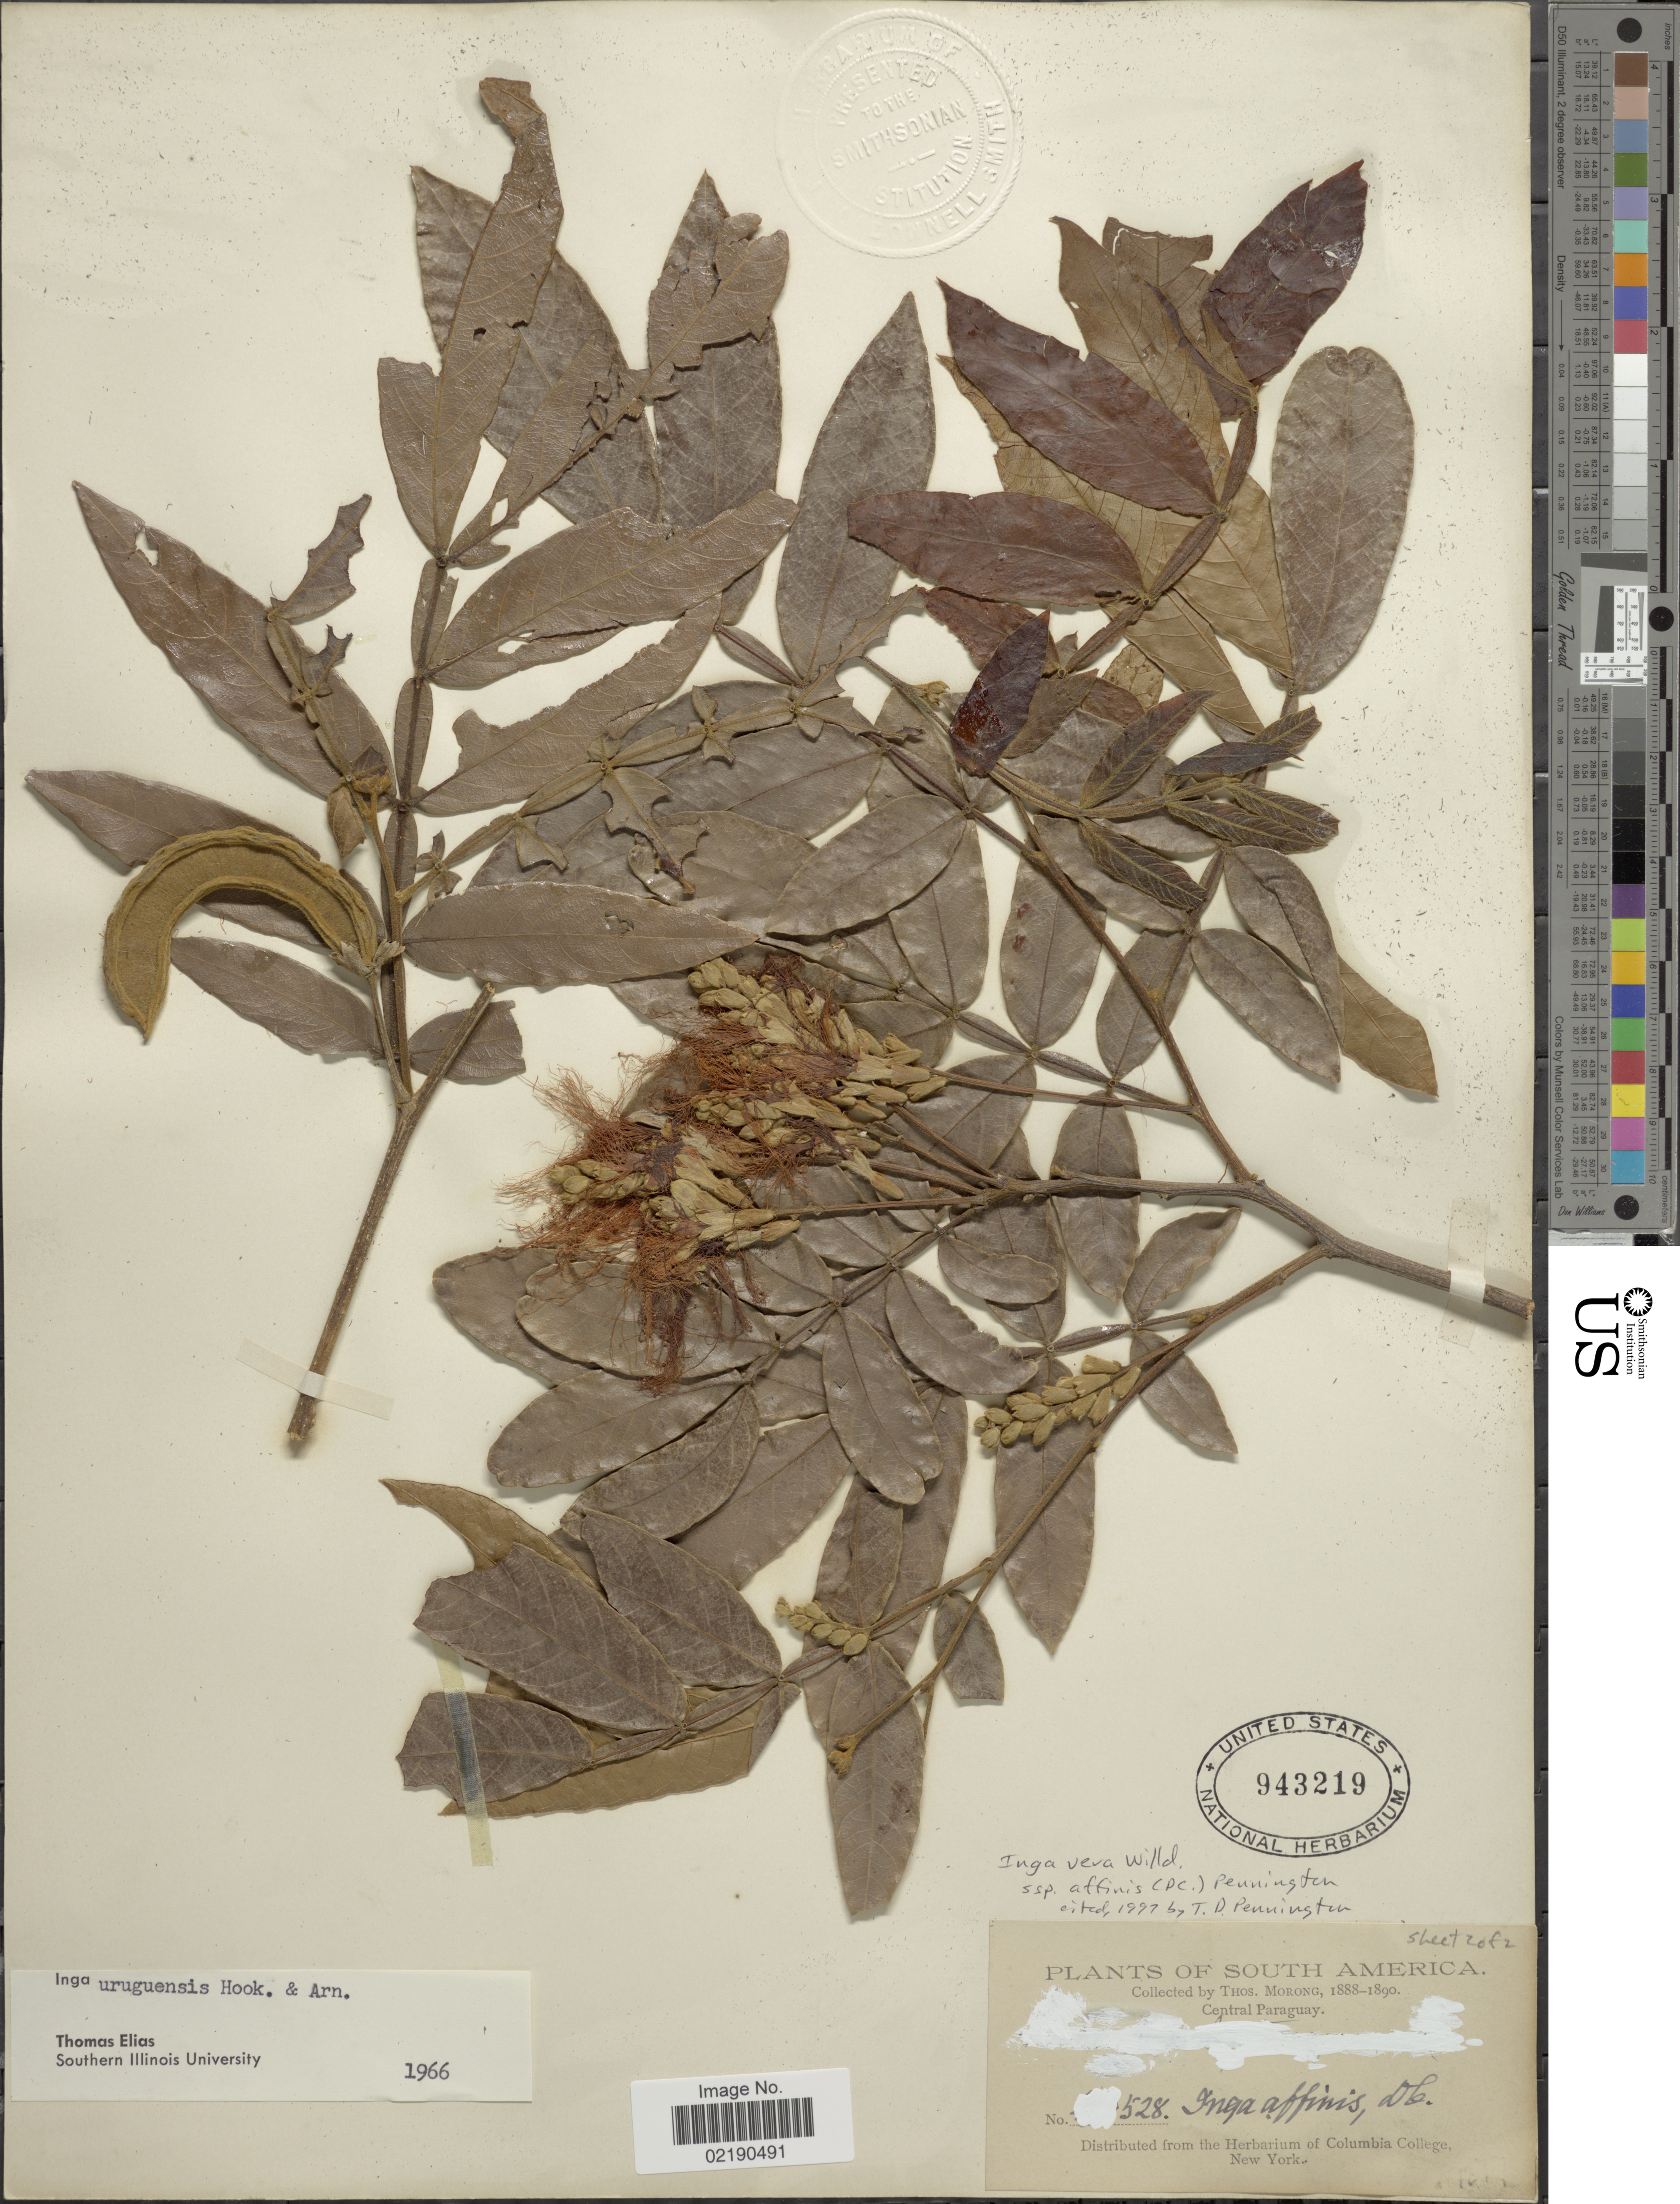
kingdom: Plantae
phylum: Tracheophyta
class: Magnoliopsida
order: Fabales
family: Fabaceae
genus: Inga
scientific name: Inga vera subsp. affinis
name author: (DC.) T.D. Penn.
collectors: ex herb. T. Morong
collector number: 528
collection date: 1888/1890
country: Paraguay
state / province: Central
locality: South America. Central Paraguay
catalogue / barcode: US 943219